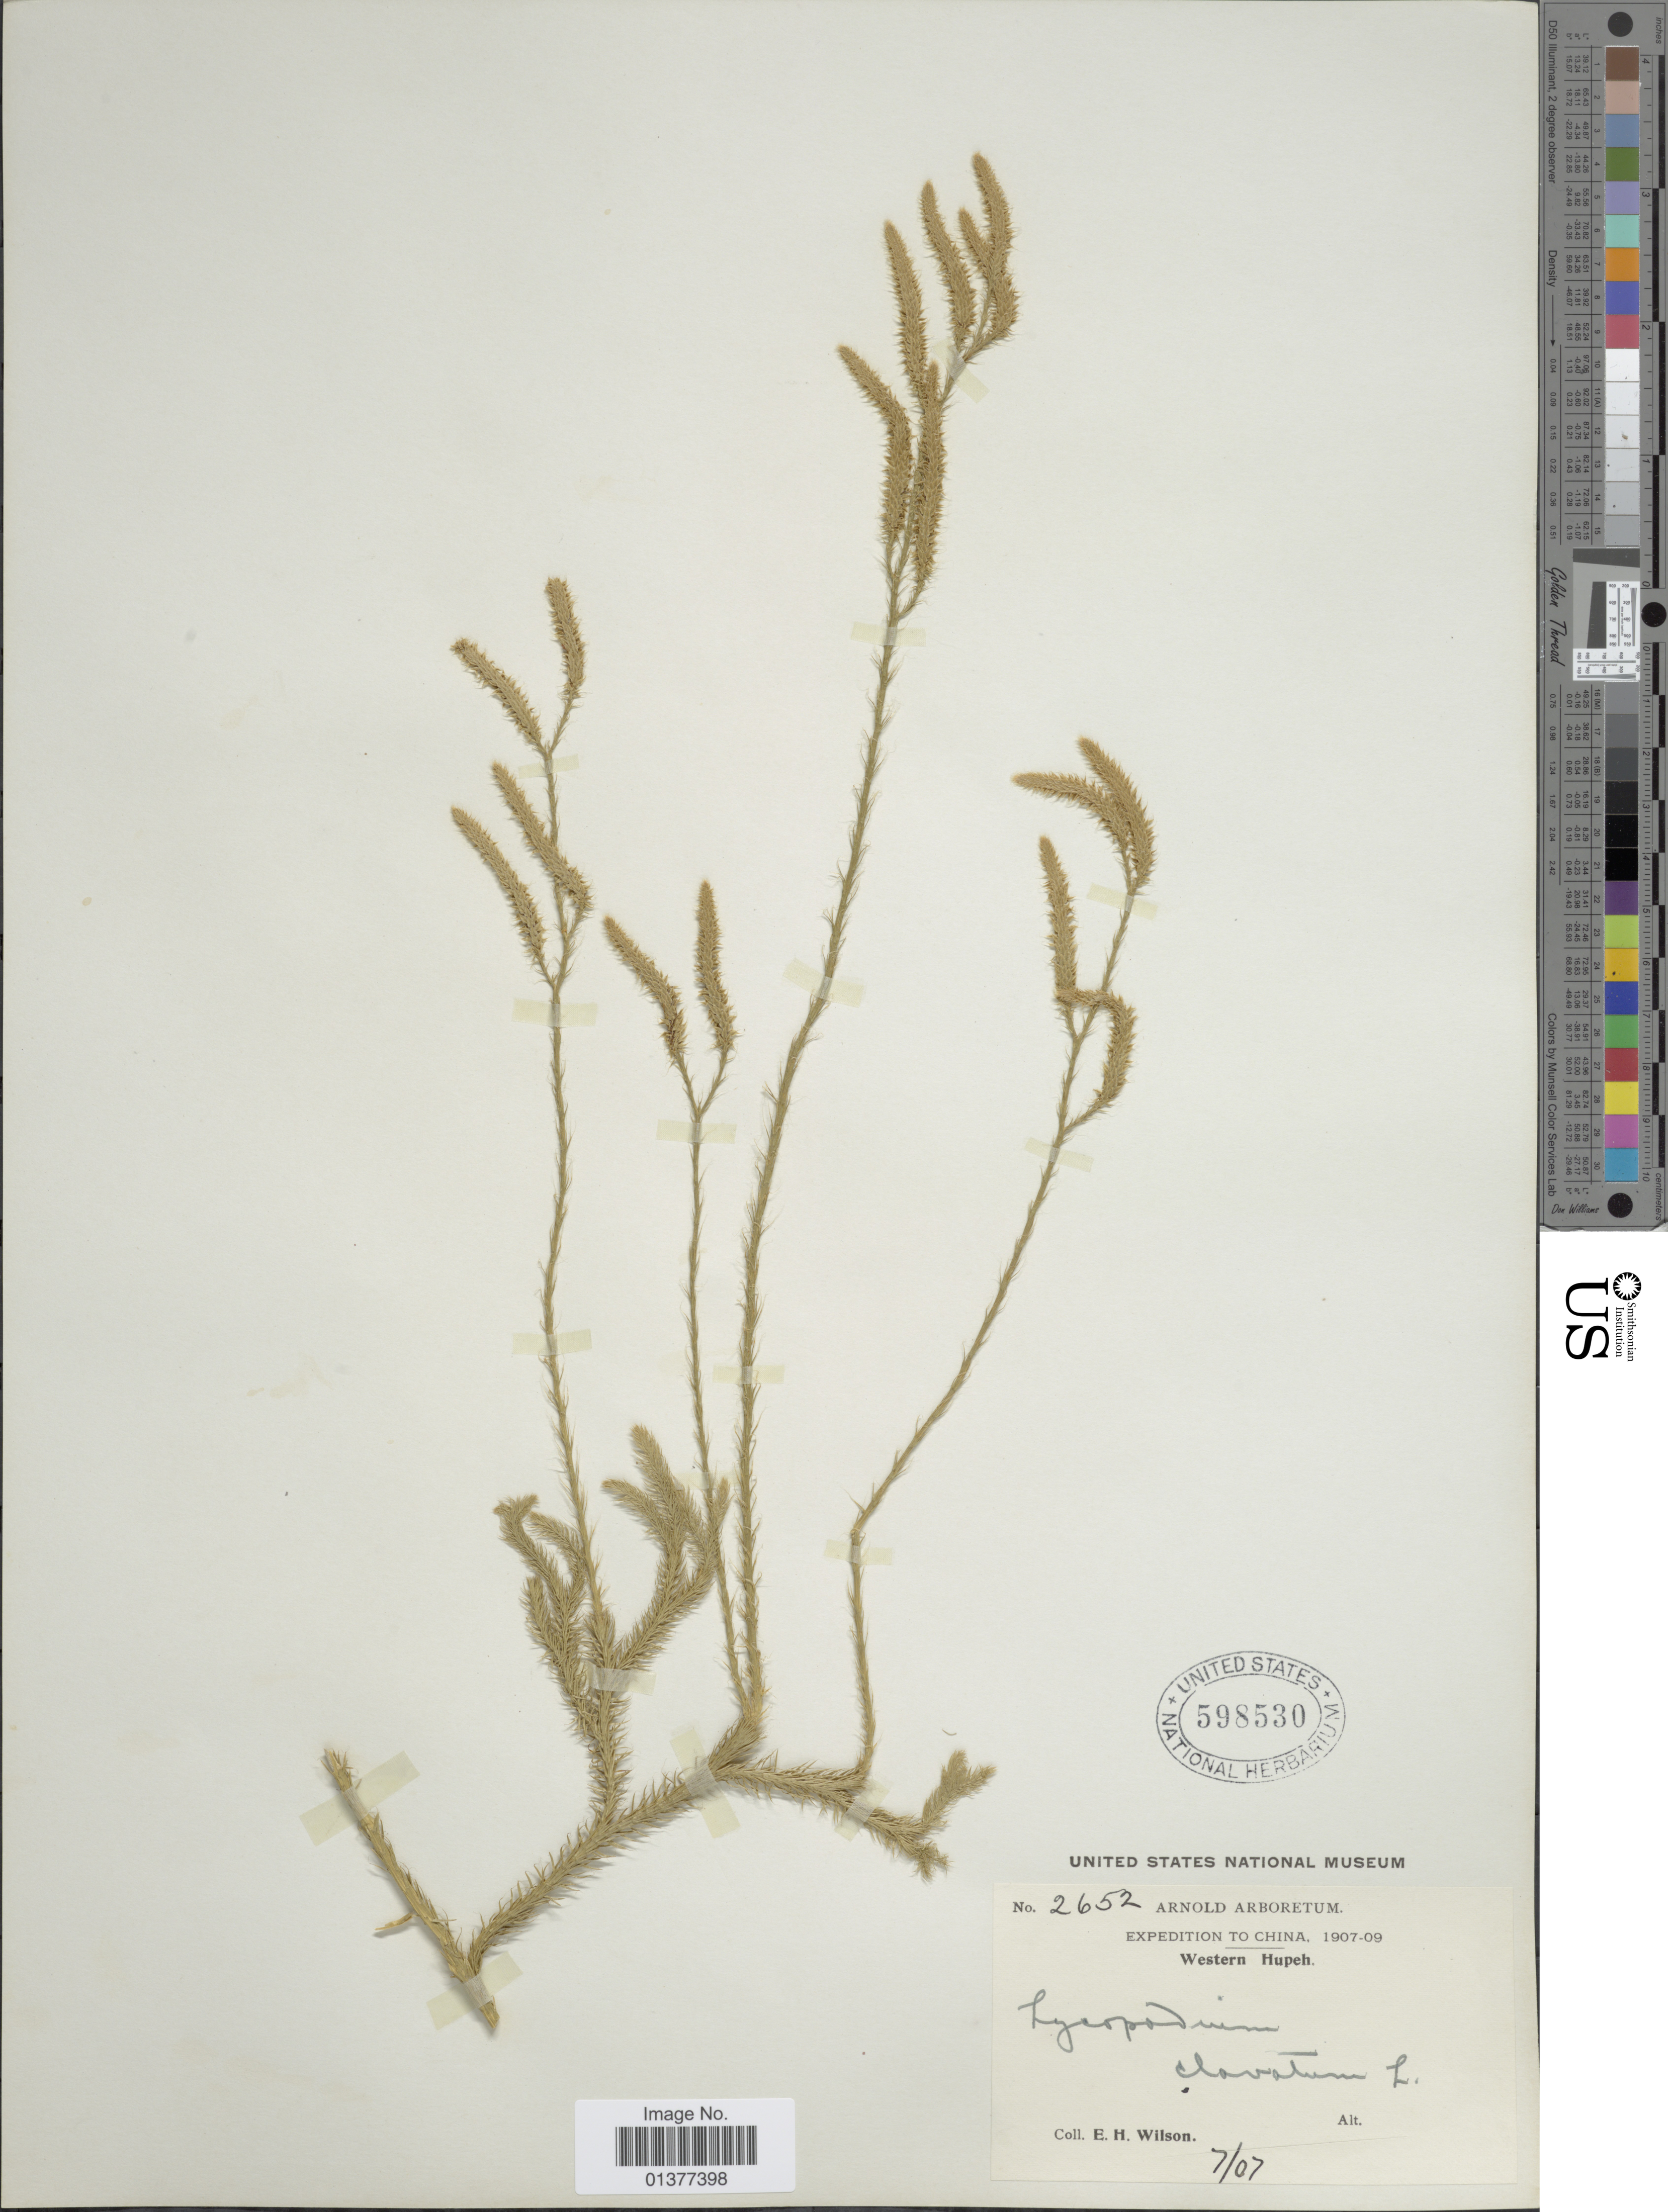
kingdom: Plantae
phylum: Tracheophyta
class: Lycopodiopsida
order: Lycopodiales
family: Lycopodiaceae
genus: Lycopodium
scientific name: Lycopodium clavatum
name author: L.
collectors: E. Wilson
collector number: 2652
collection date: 1907-07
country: China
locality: Western Hupeh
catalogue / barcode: US 598530